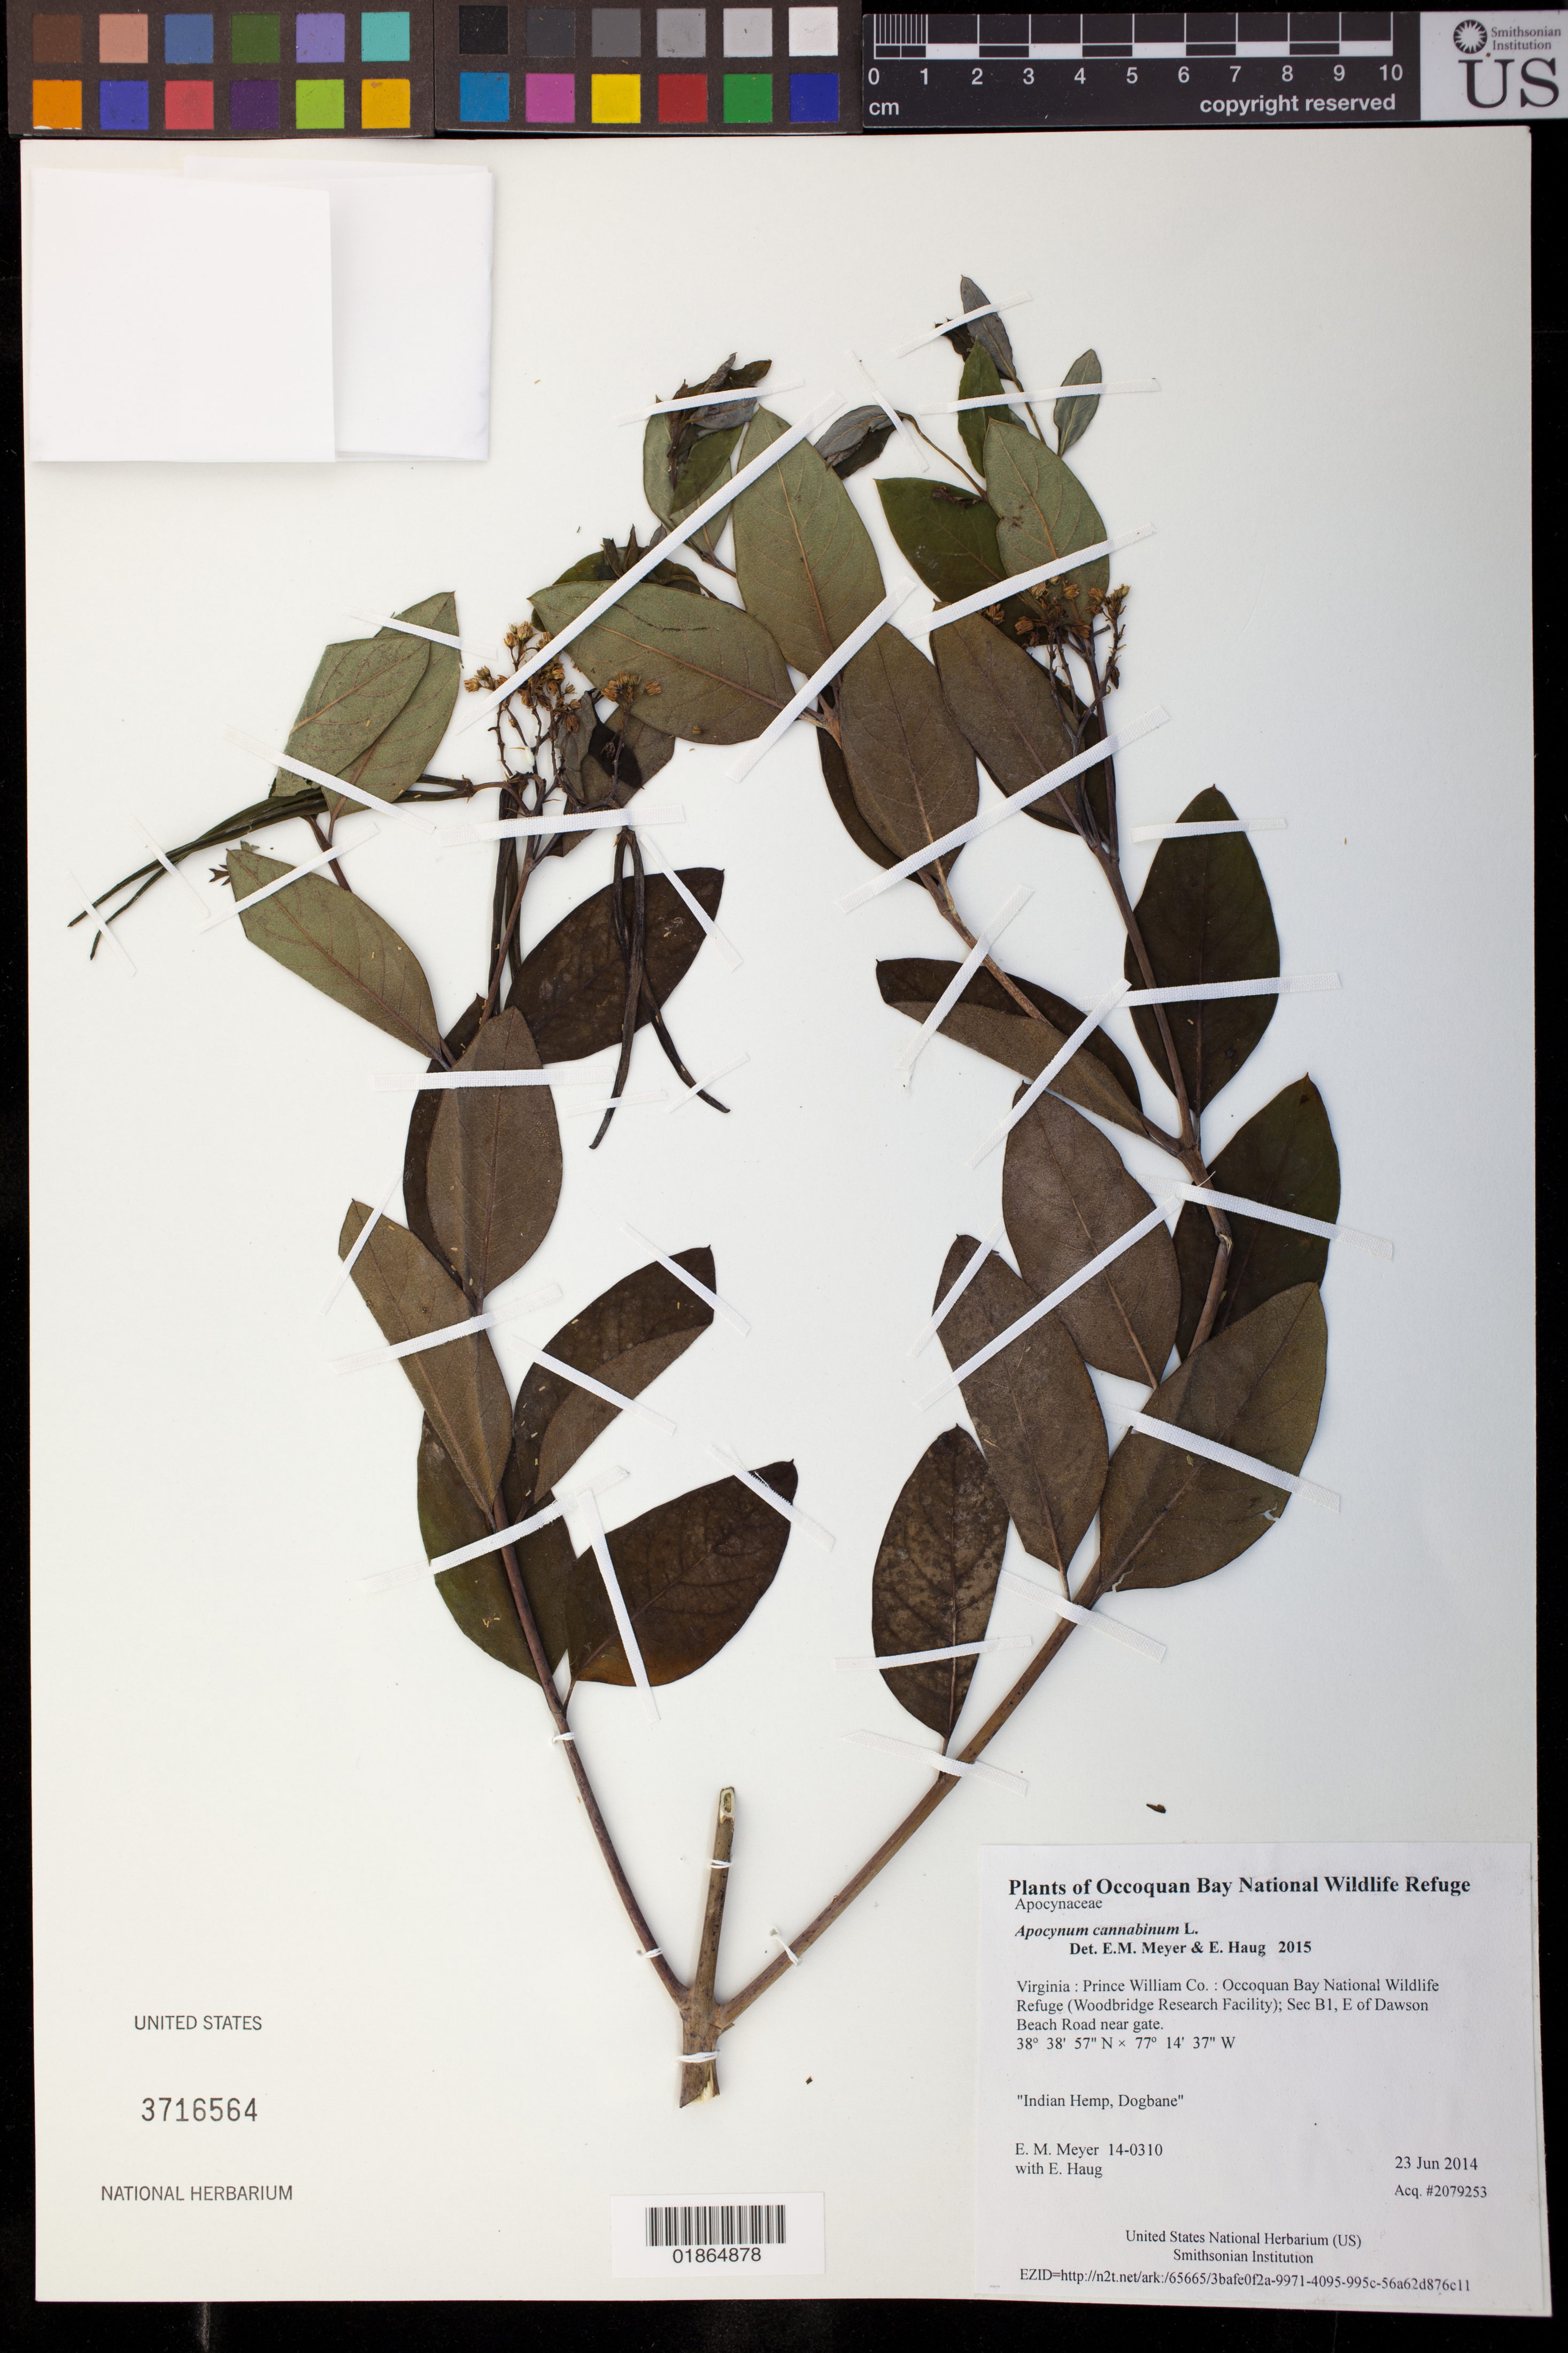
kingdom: Plantae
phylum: Tracheophyta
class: Magnoliopsida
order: Gentianales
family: Apocynaceae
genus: Apocynum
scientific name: Apocynum cannabinum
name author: L.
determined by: Meyer, E. M.; Haug, E.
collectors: E. M. Meyer & E. Haug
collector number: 14-0310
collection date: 2014-06-23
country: United States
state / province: Virginia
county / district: Prince William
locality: Occoquan Bay National Wildlife Refuge (Woodbridge Research Facility); Sec B1, E of Dawson Beach Road near gate.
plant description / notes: Indian Hemp, Dogbane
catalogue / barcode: US 3716564